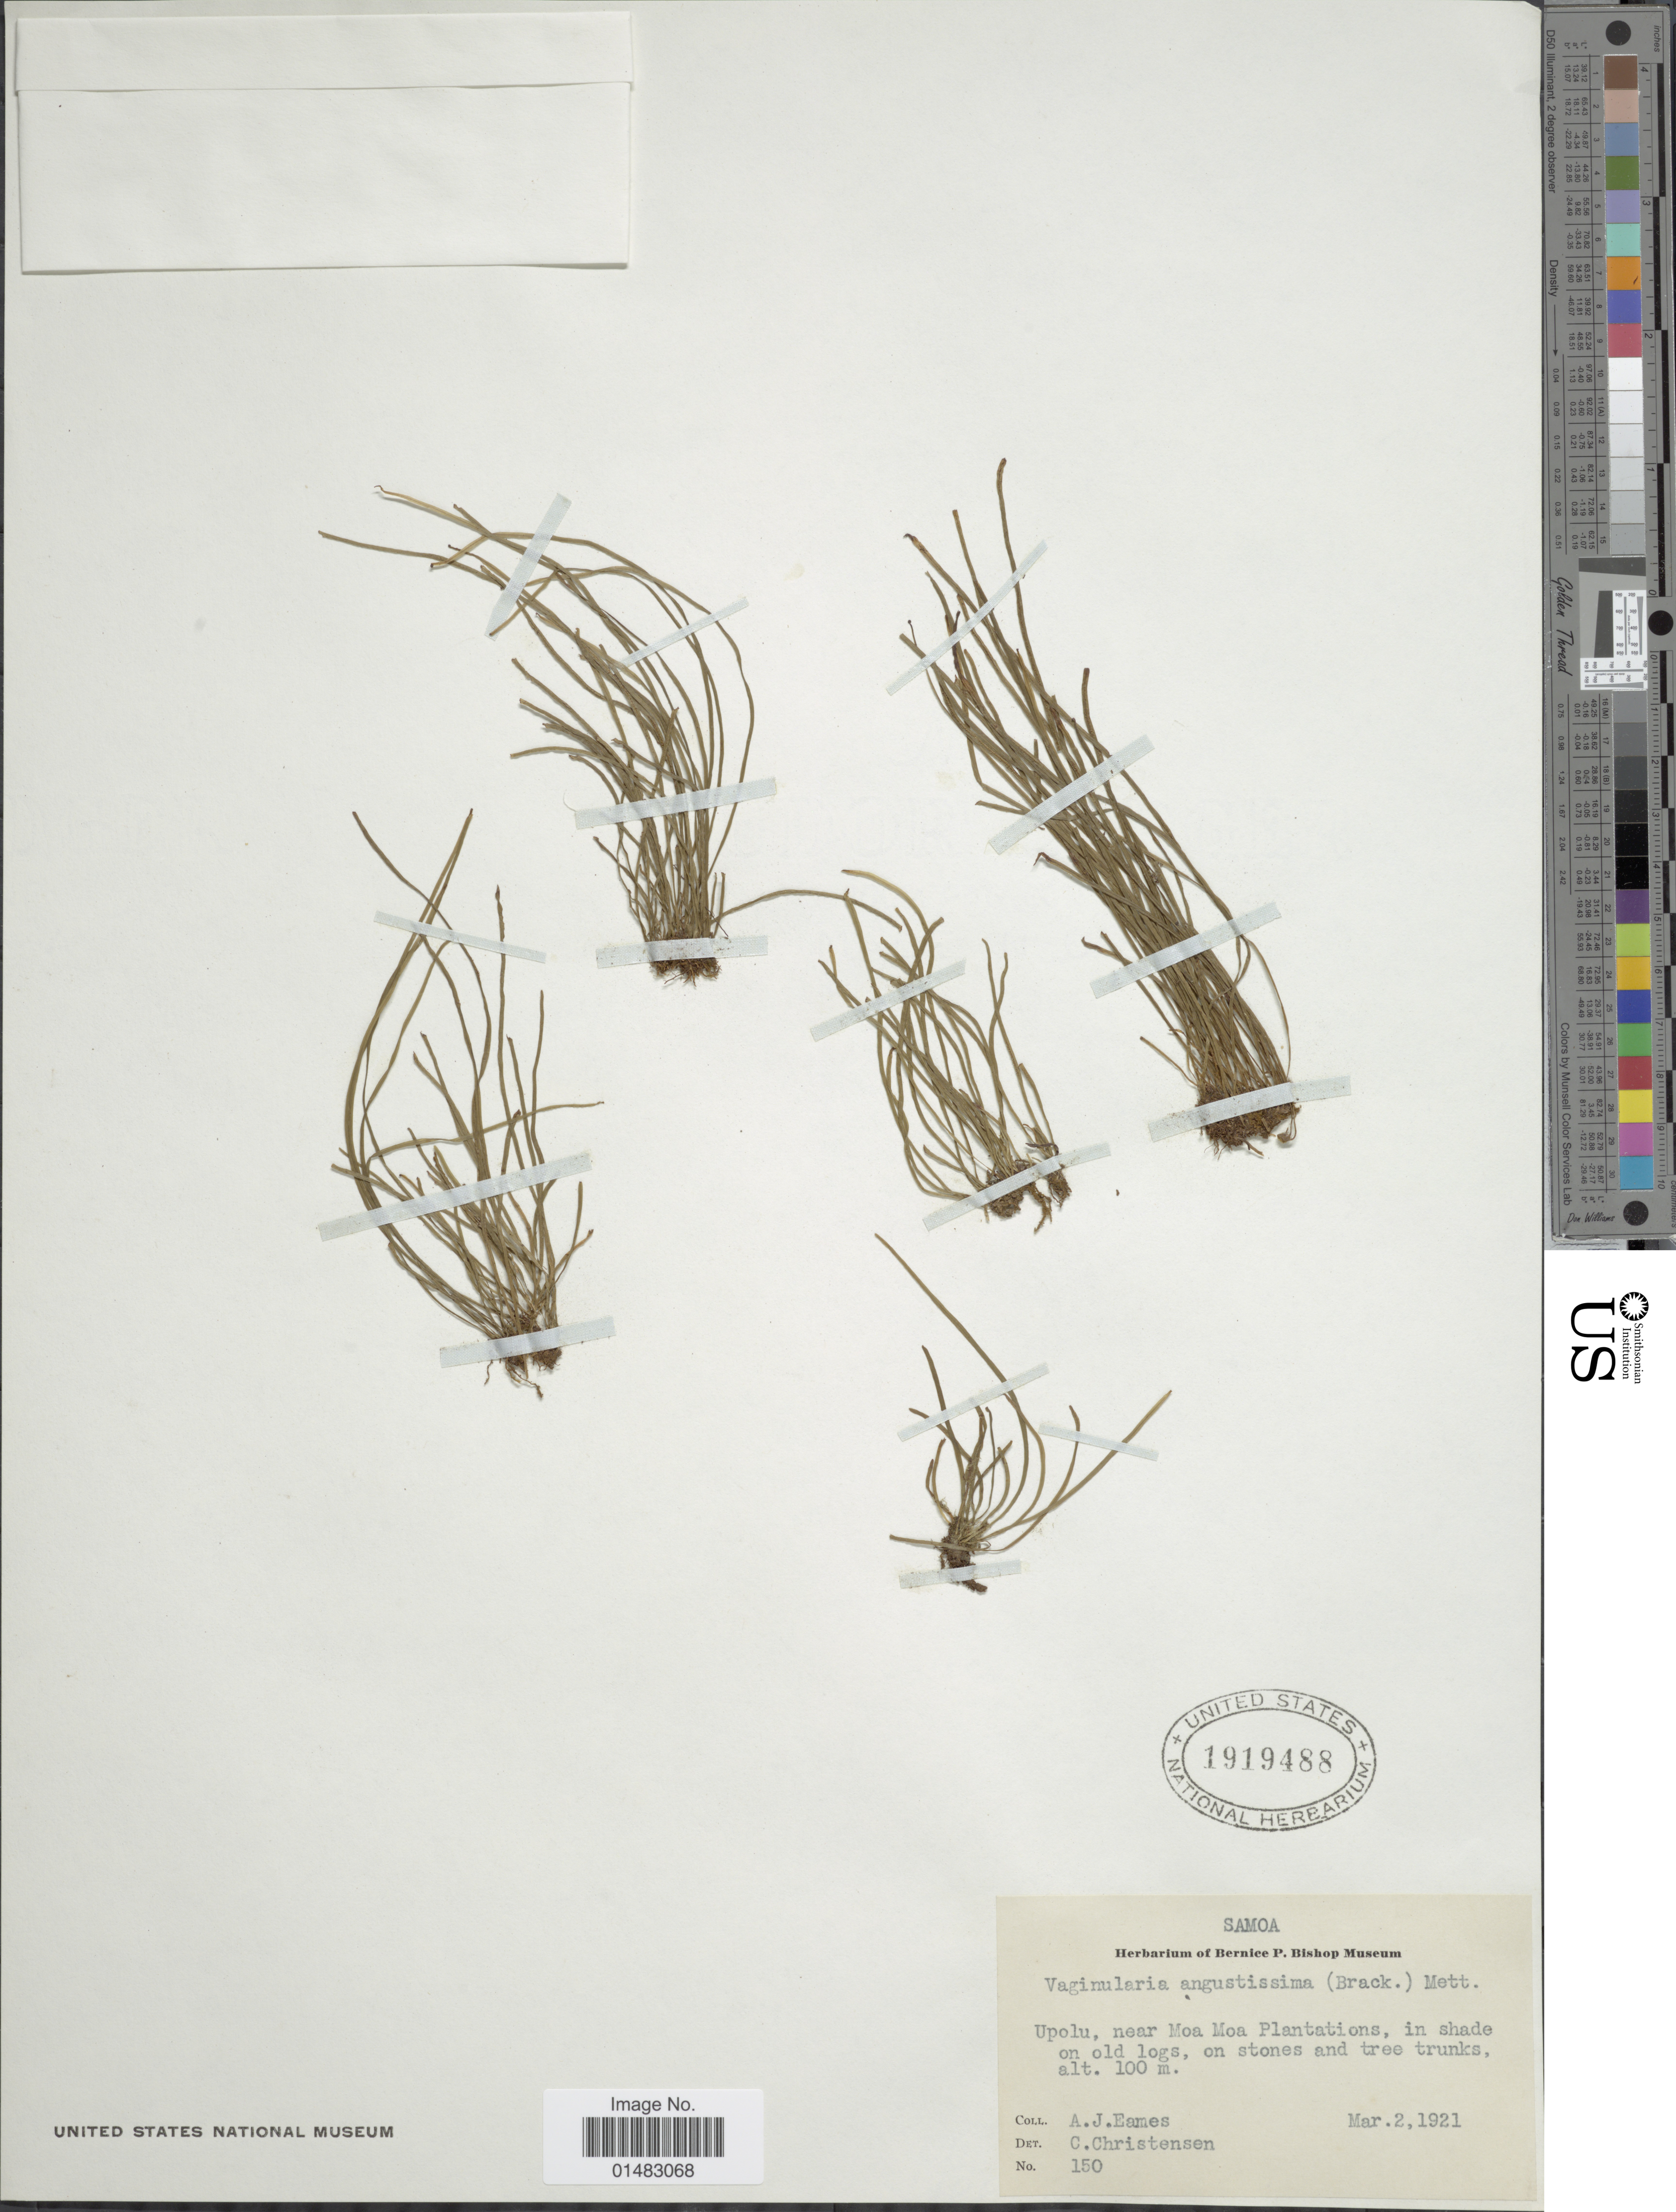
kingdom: Plantae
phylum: Tracheophyta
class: Polypodiopsida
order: Polypodiales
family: Pteridaceae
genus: Vaginularia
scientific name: Vaginularia angustissima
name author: (Brack.) Mett.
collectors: A. J. Eames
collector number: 150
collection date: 1921-03-02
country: Samoa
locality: Near Moa Moa Plantations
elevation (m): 100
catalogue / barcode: US 1919488